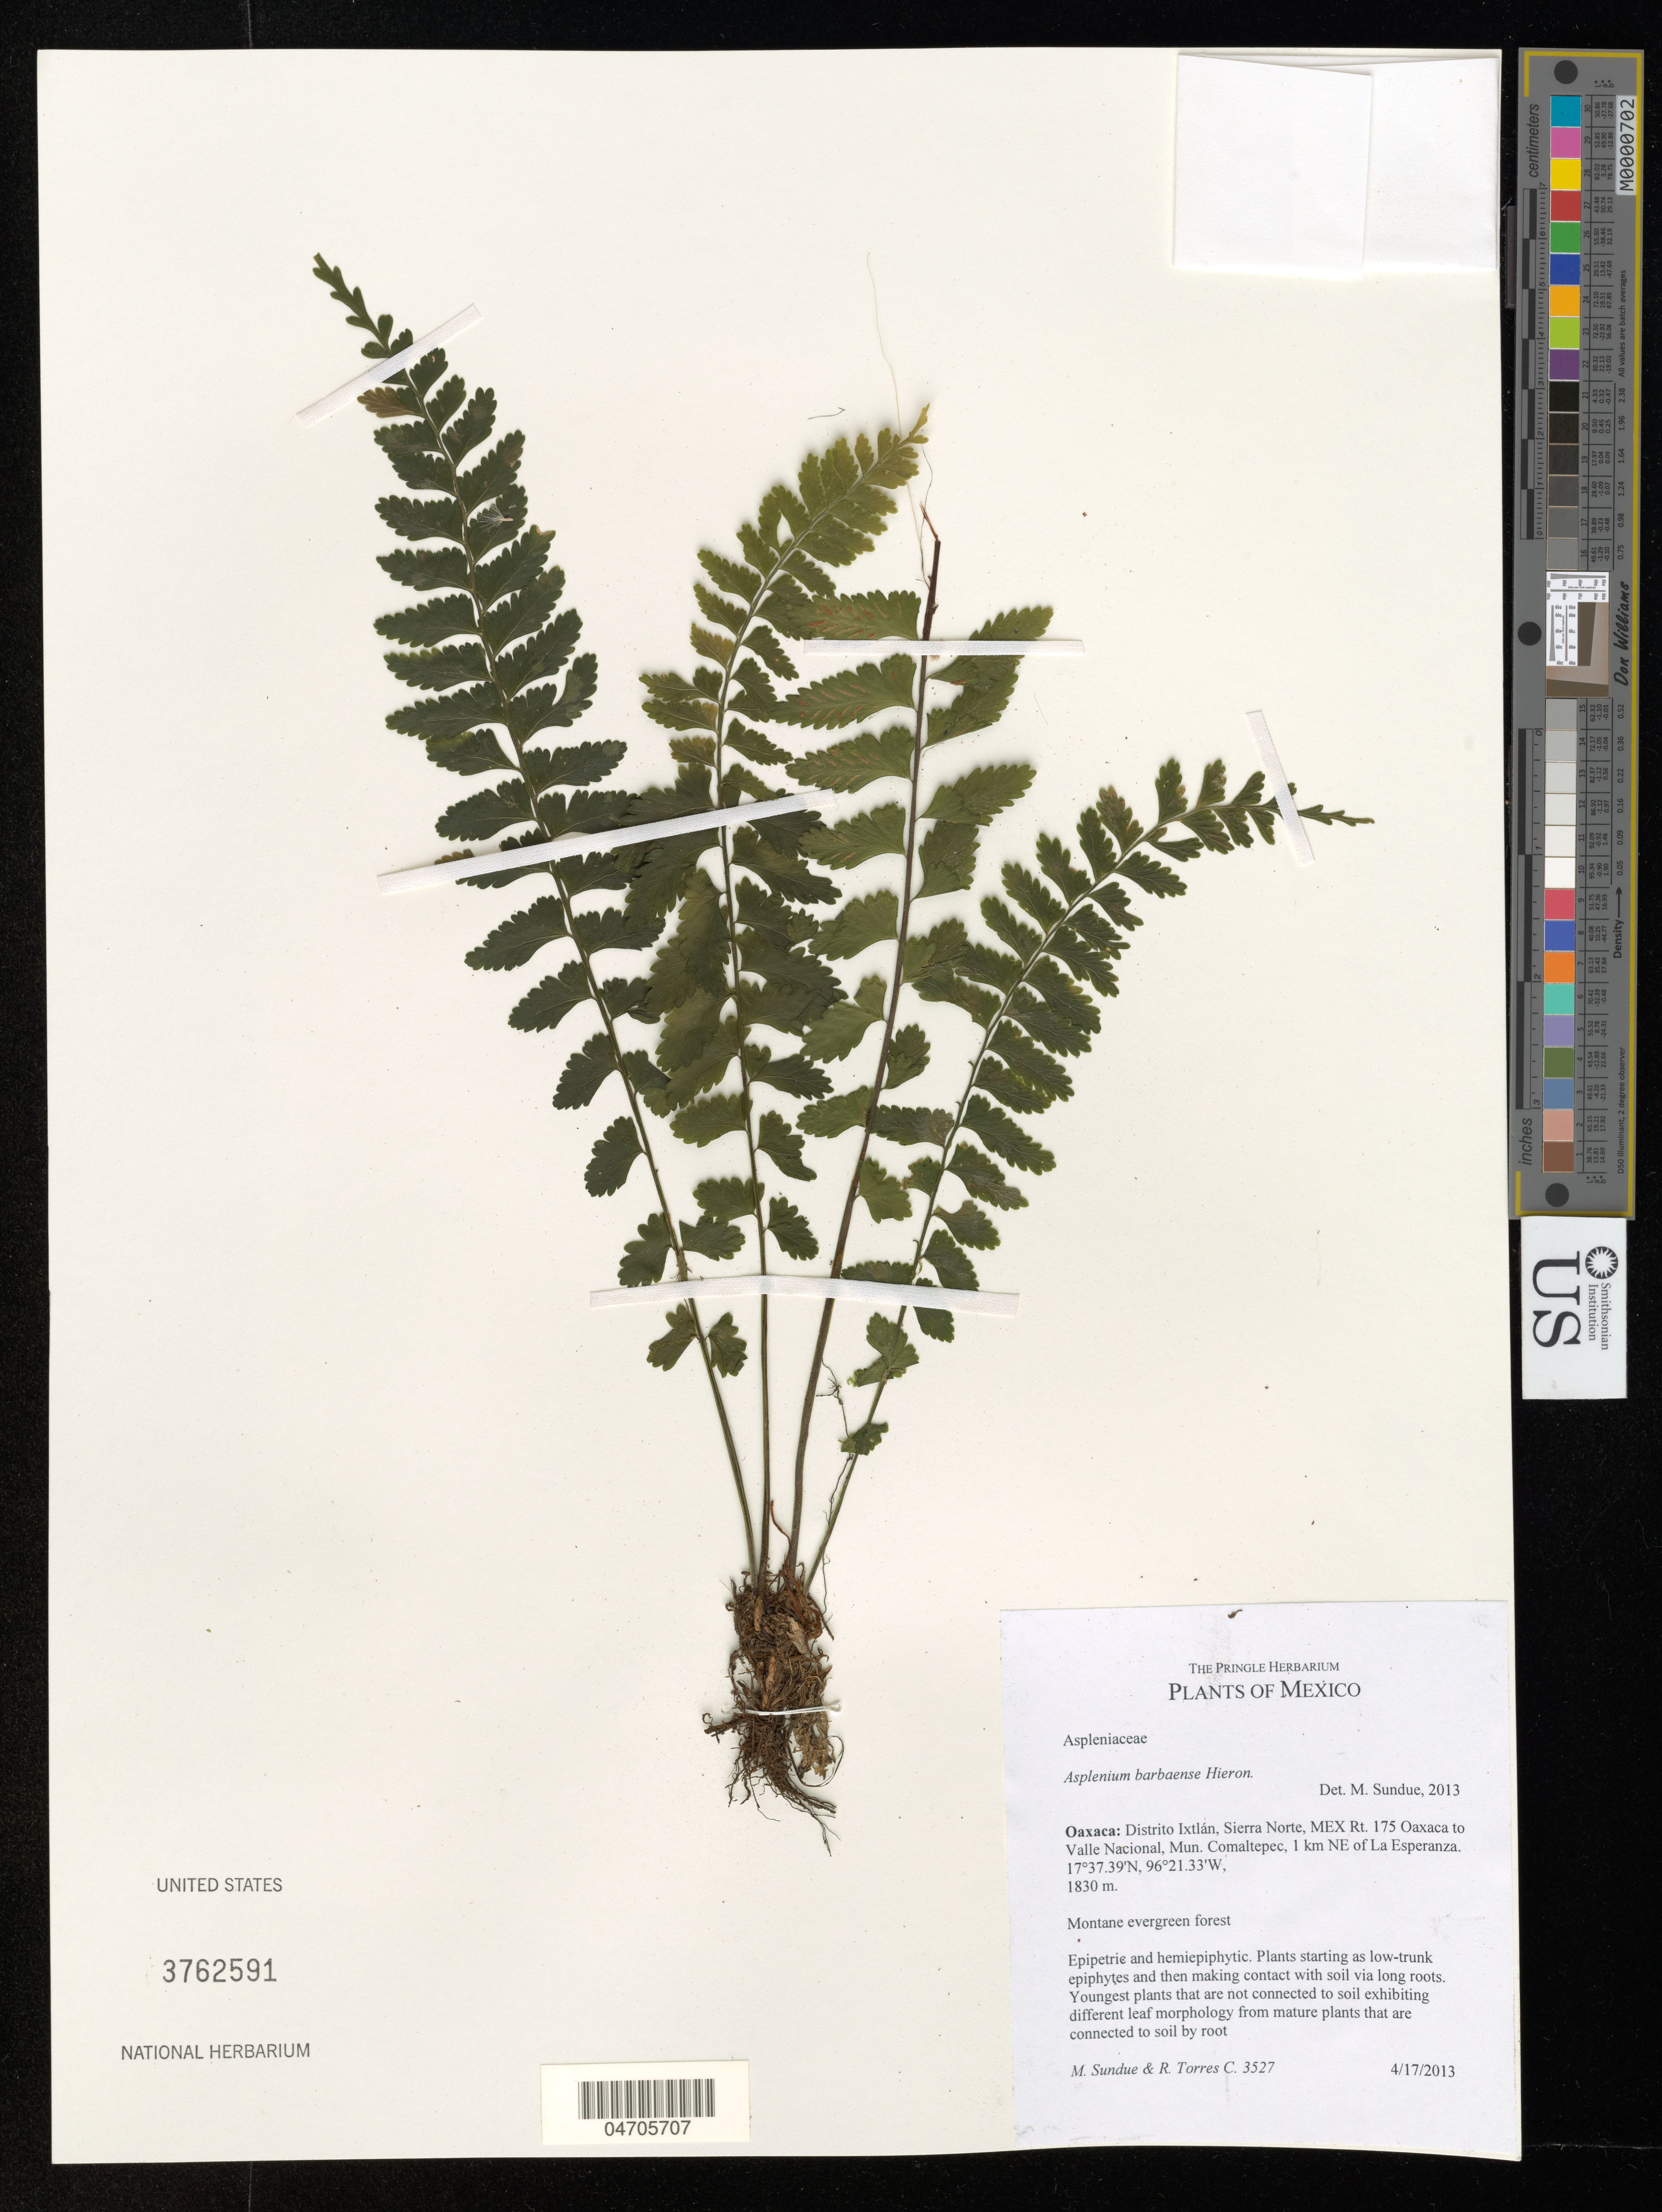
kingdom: Plantae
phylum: Tracheophyta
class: Polypodiopsida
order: Polypodiales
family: Aspleniaceae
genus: Asplenium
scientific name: Asplenium barbaense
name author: Hieron.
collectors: M. Sundue & R. Torres C.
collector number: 3527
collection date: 2013-04-17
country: Mexico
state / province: Oaxaca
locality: Distrito Ixtlán, Sierra Norte, MEX Rt. 175 Oaxaca to Valle Nacional, Mun. Comaltepec, 1 km NE of La Esperanza.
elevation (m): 1830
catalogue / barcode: US 3762591